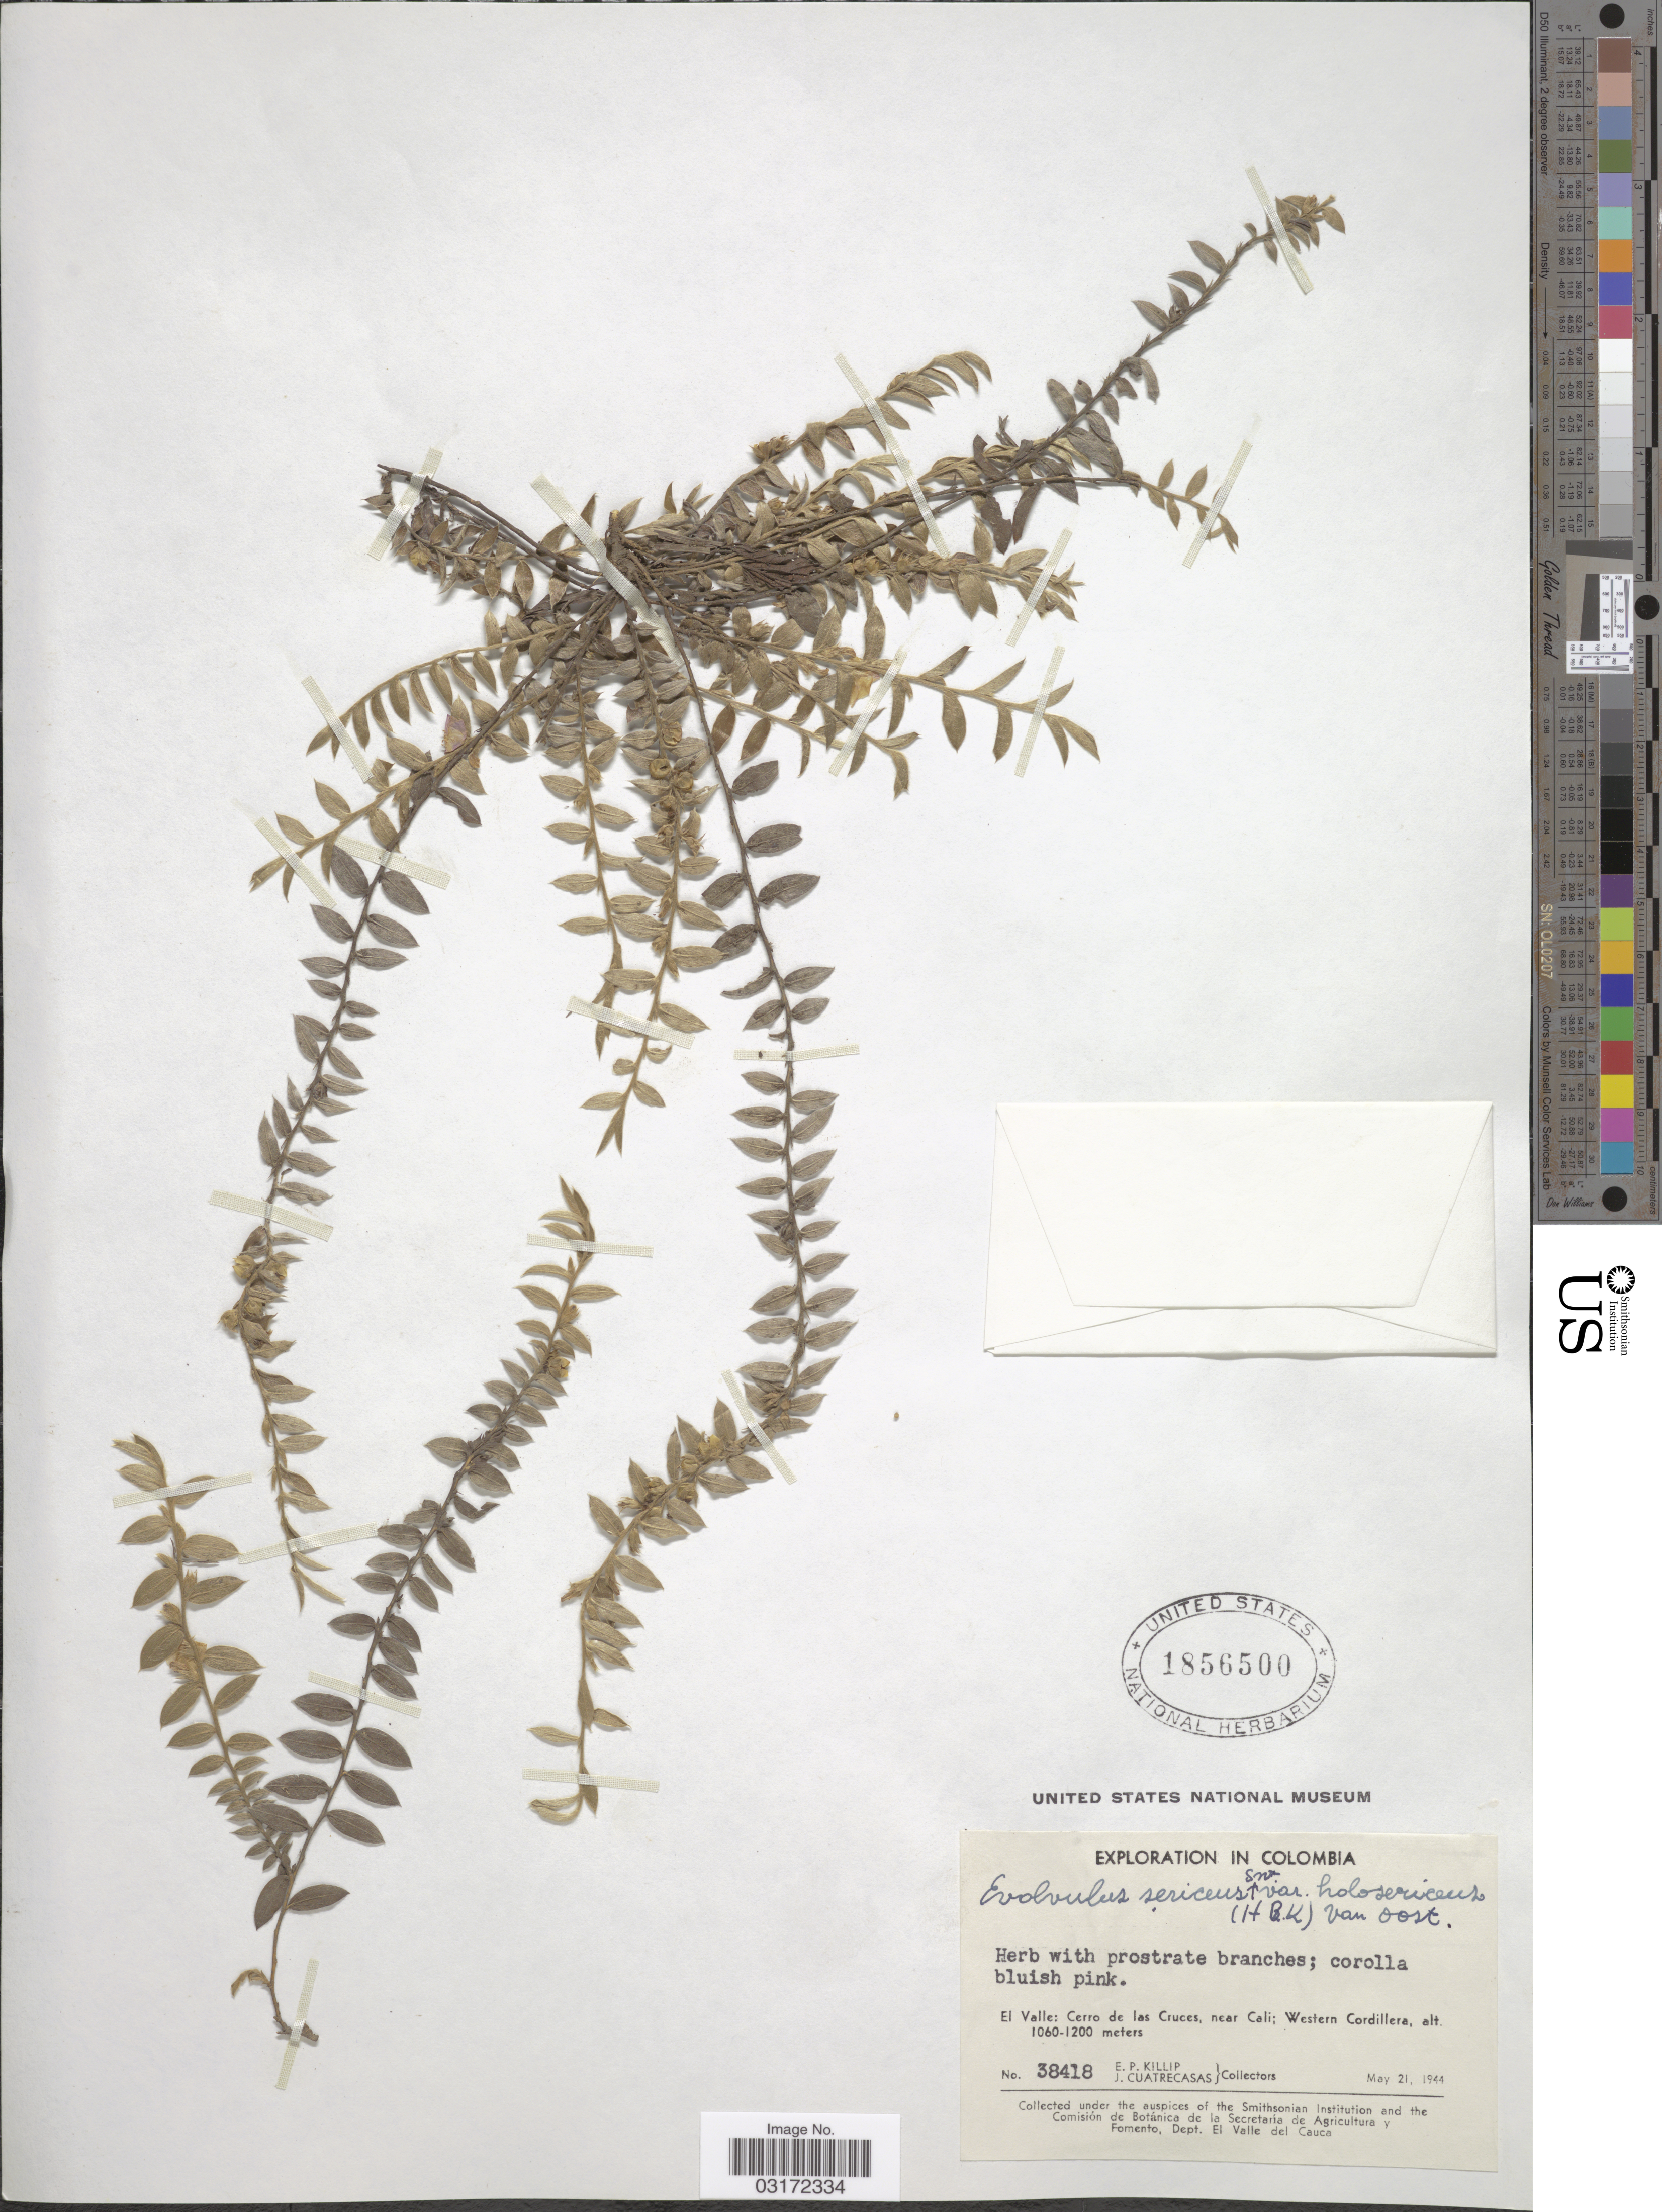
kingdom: Plantae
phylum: Tracheophyta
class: Magnoliopsida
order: Solanales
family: Convolvulaceae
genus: Evolvulus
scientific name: Evolvulus sericeus var. holosericeus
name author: (Kunth) Ooststr.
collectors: E. P. Killip & J. Cuatrecasas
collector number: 38418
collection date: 1944-05-21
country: Colombia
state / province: Valle del Cauca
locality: El Valle: Cerro de las Cruces, near Cali; Western Cordillera.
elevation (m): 1060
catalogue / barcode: US 1856500